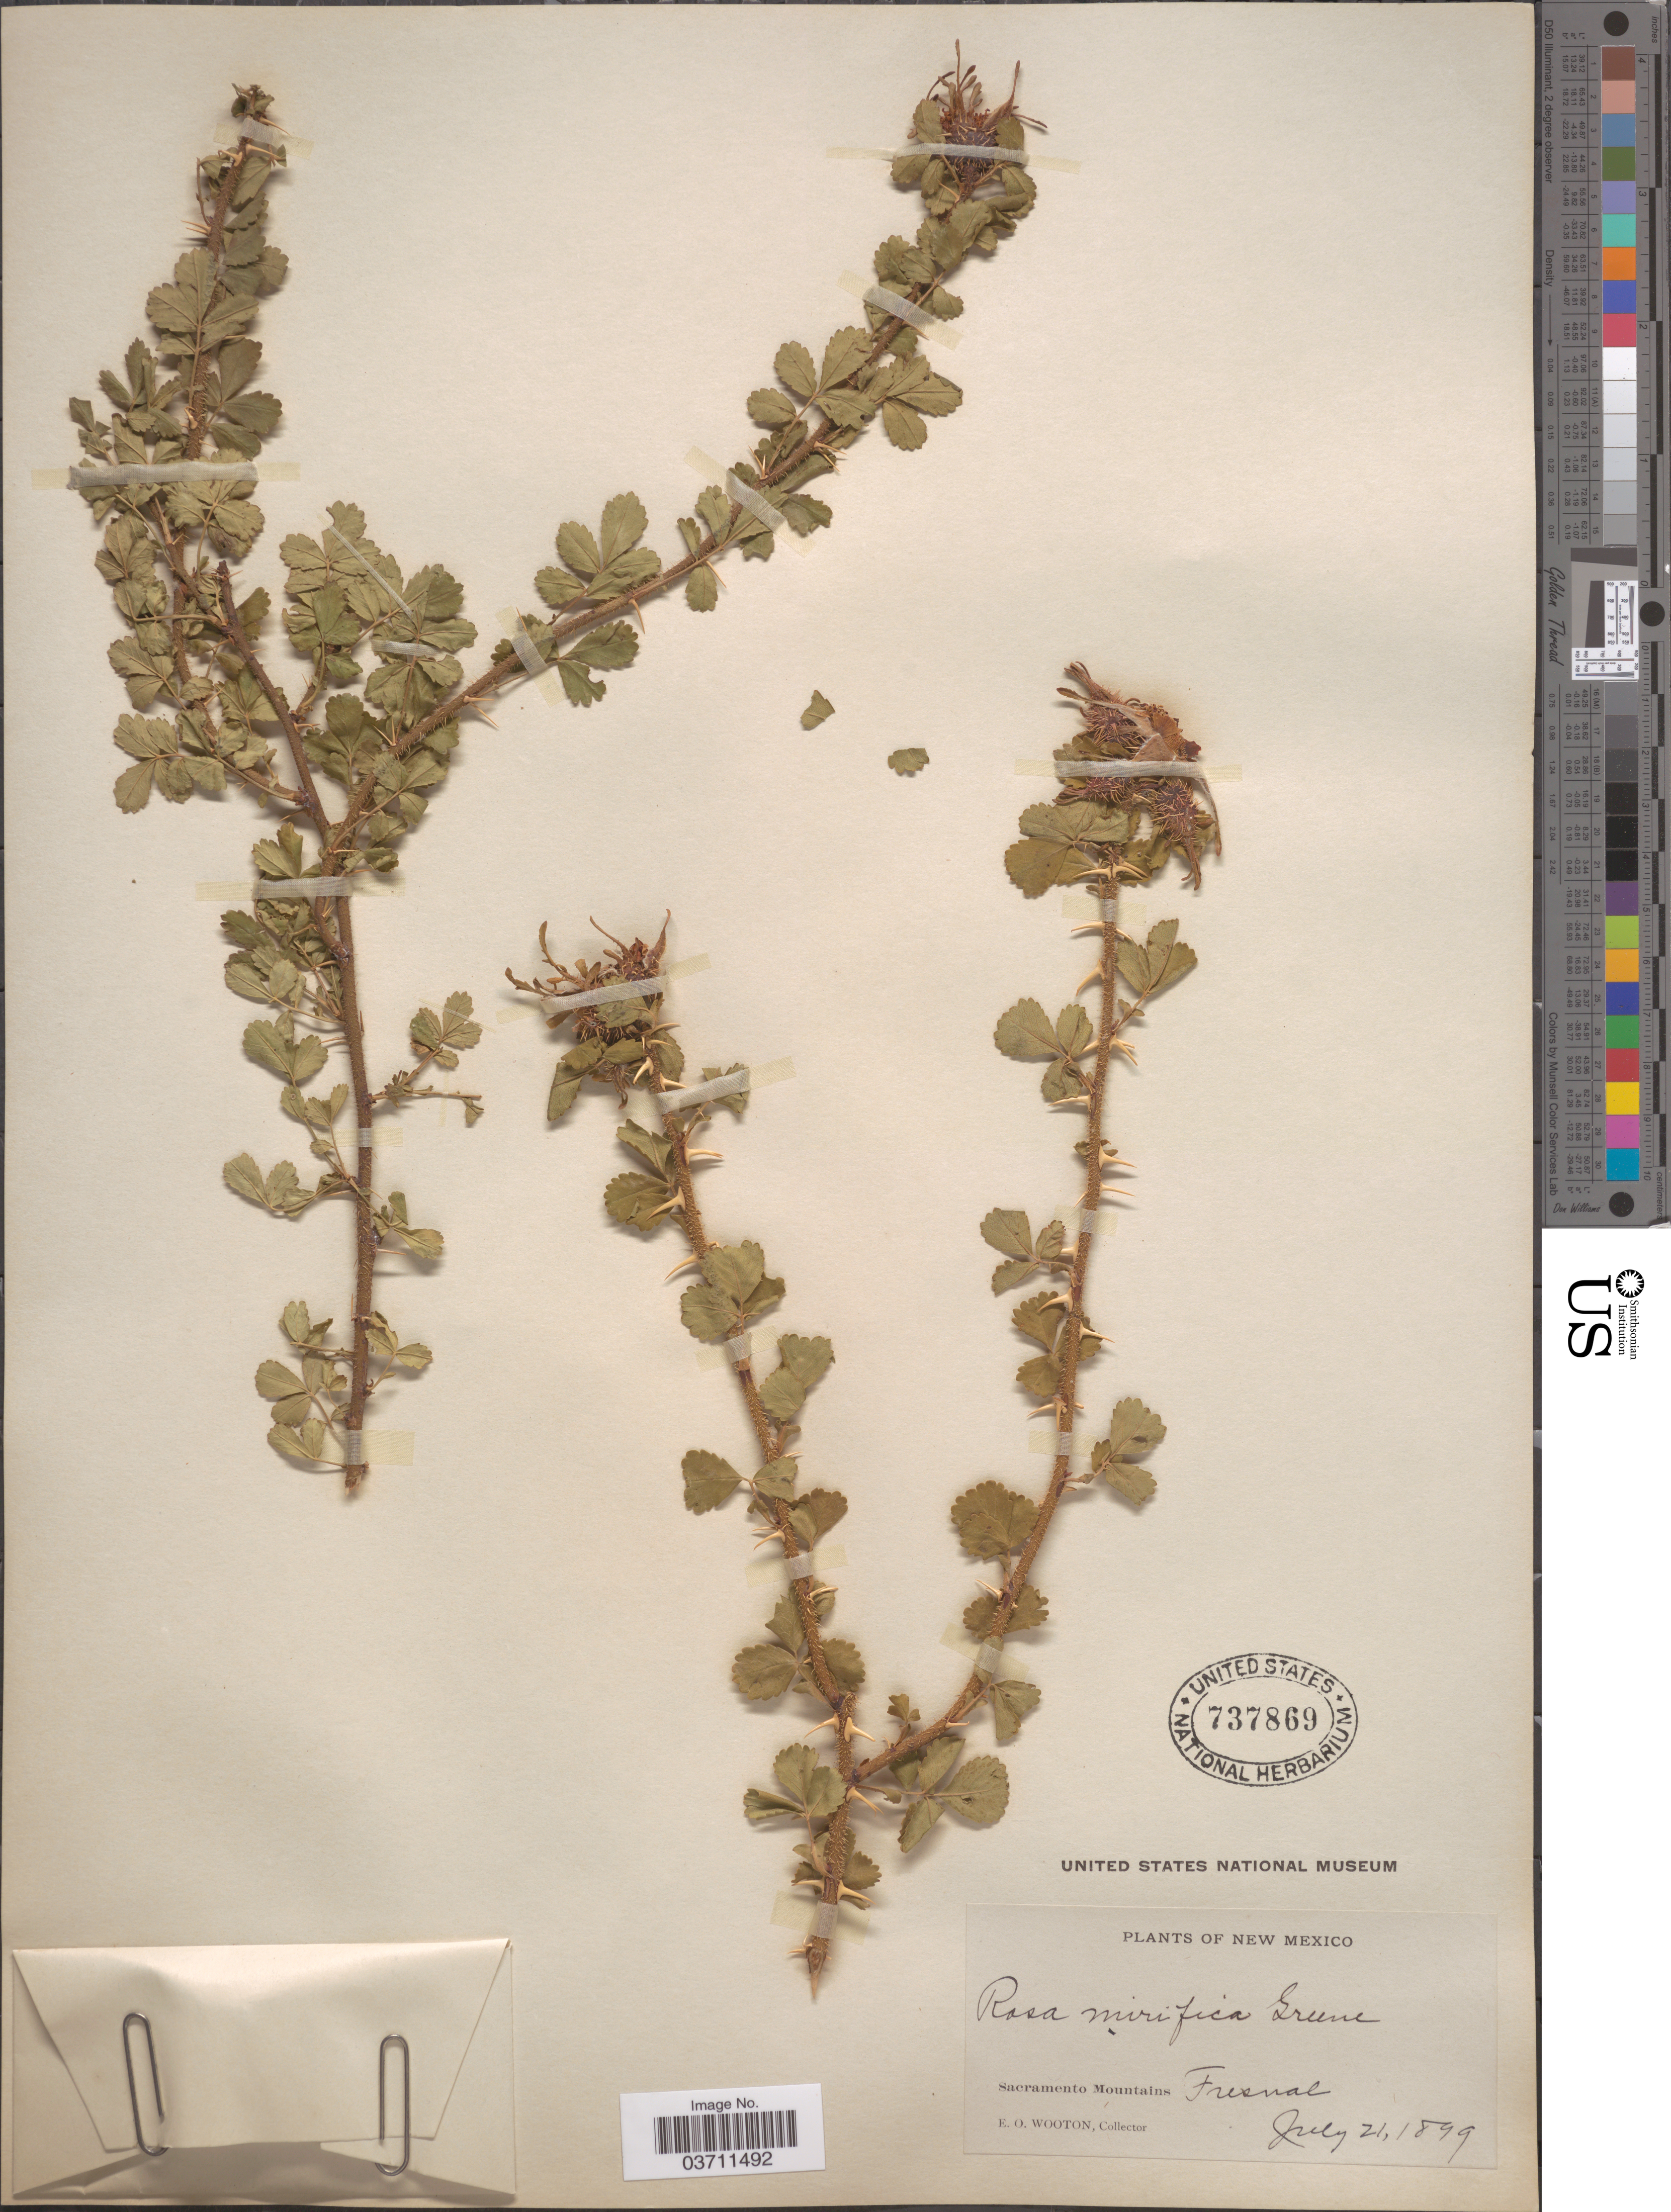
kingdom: Plantae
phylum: Tracheophyta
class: Magnoliopsida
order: Rosales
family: Rosaceae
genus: Rosa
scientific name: Rosa mirifica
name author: Greene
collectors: E. O. Wooton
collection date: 1899-07-21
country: United States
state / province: New Mexico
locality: Sacramento Mountains, Fresnal.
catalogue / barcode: US 737869